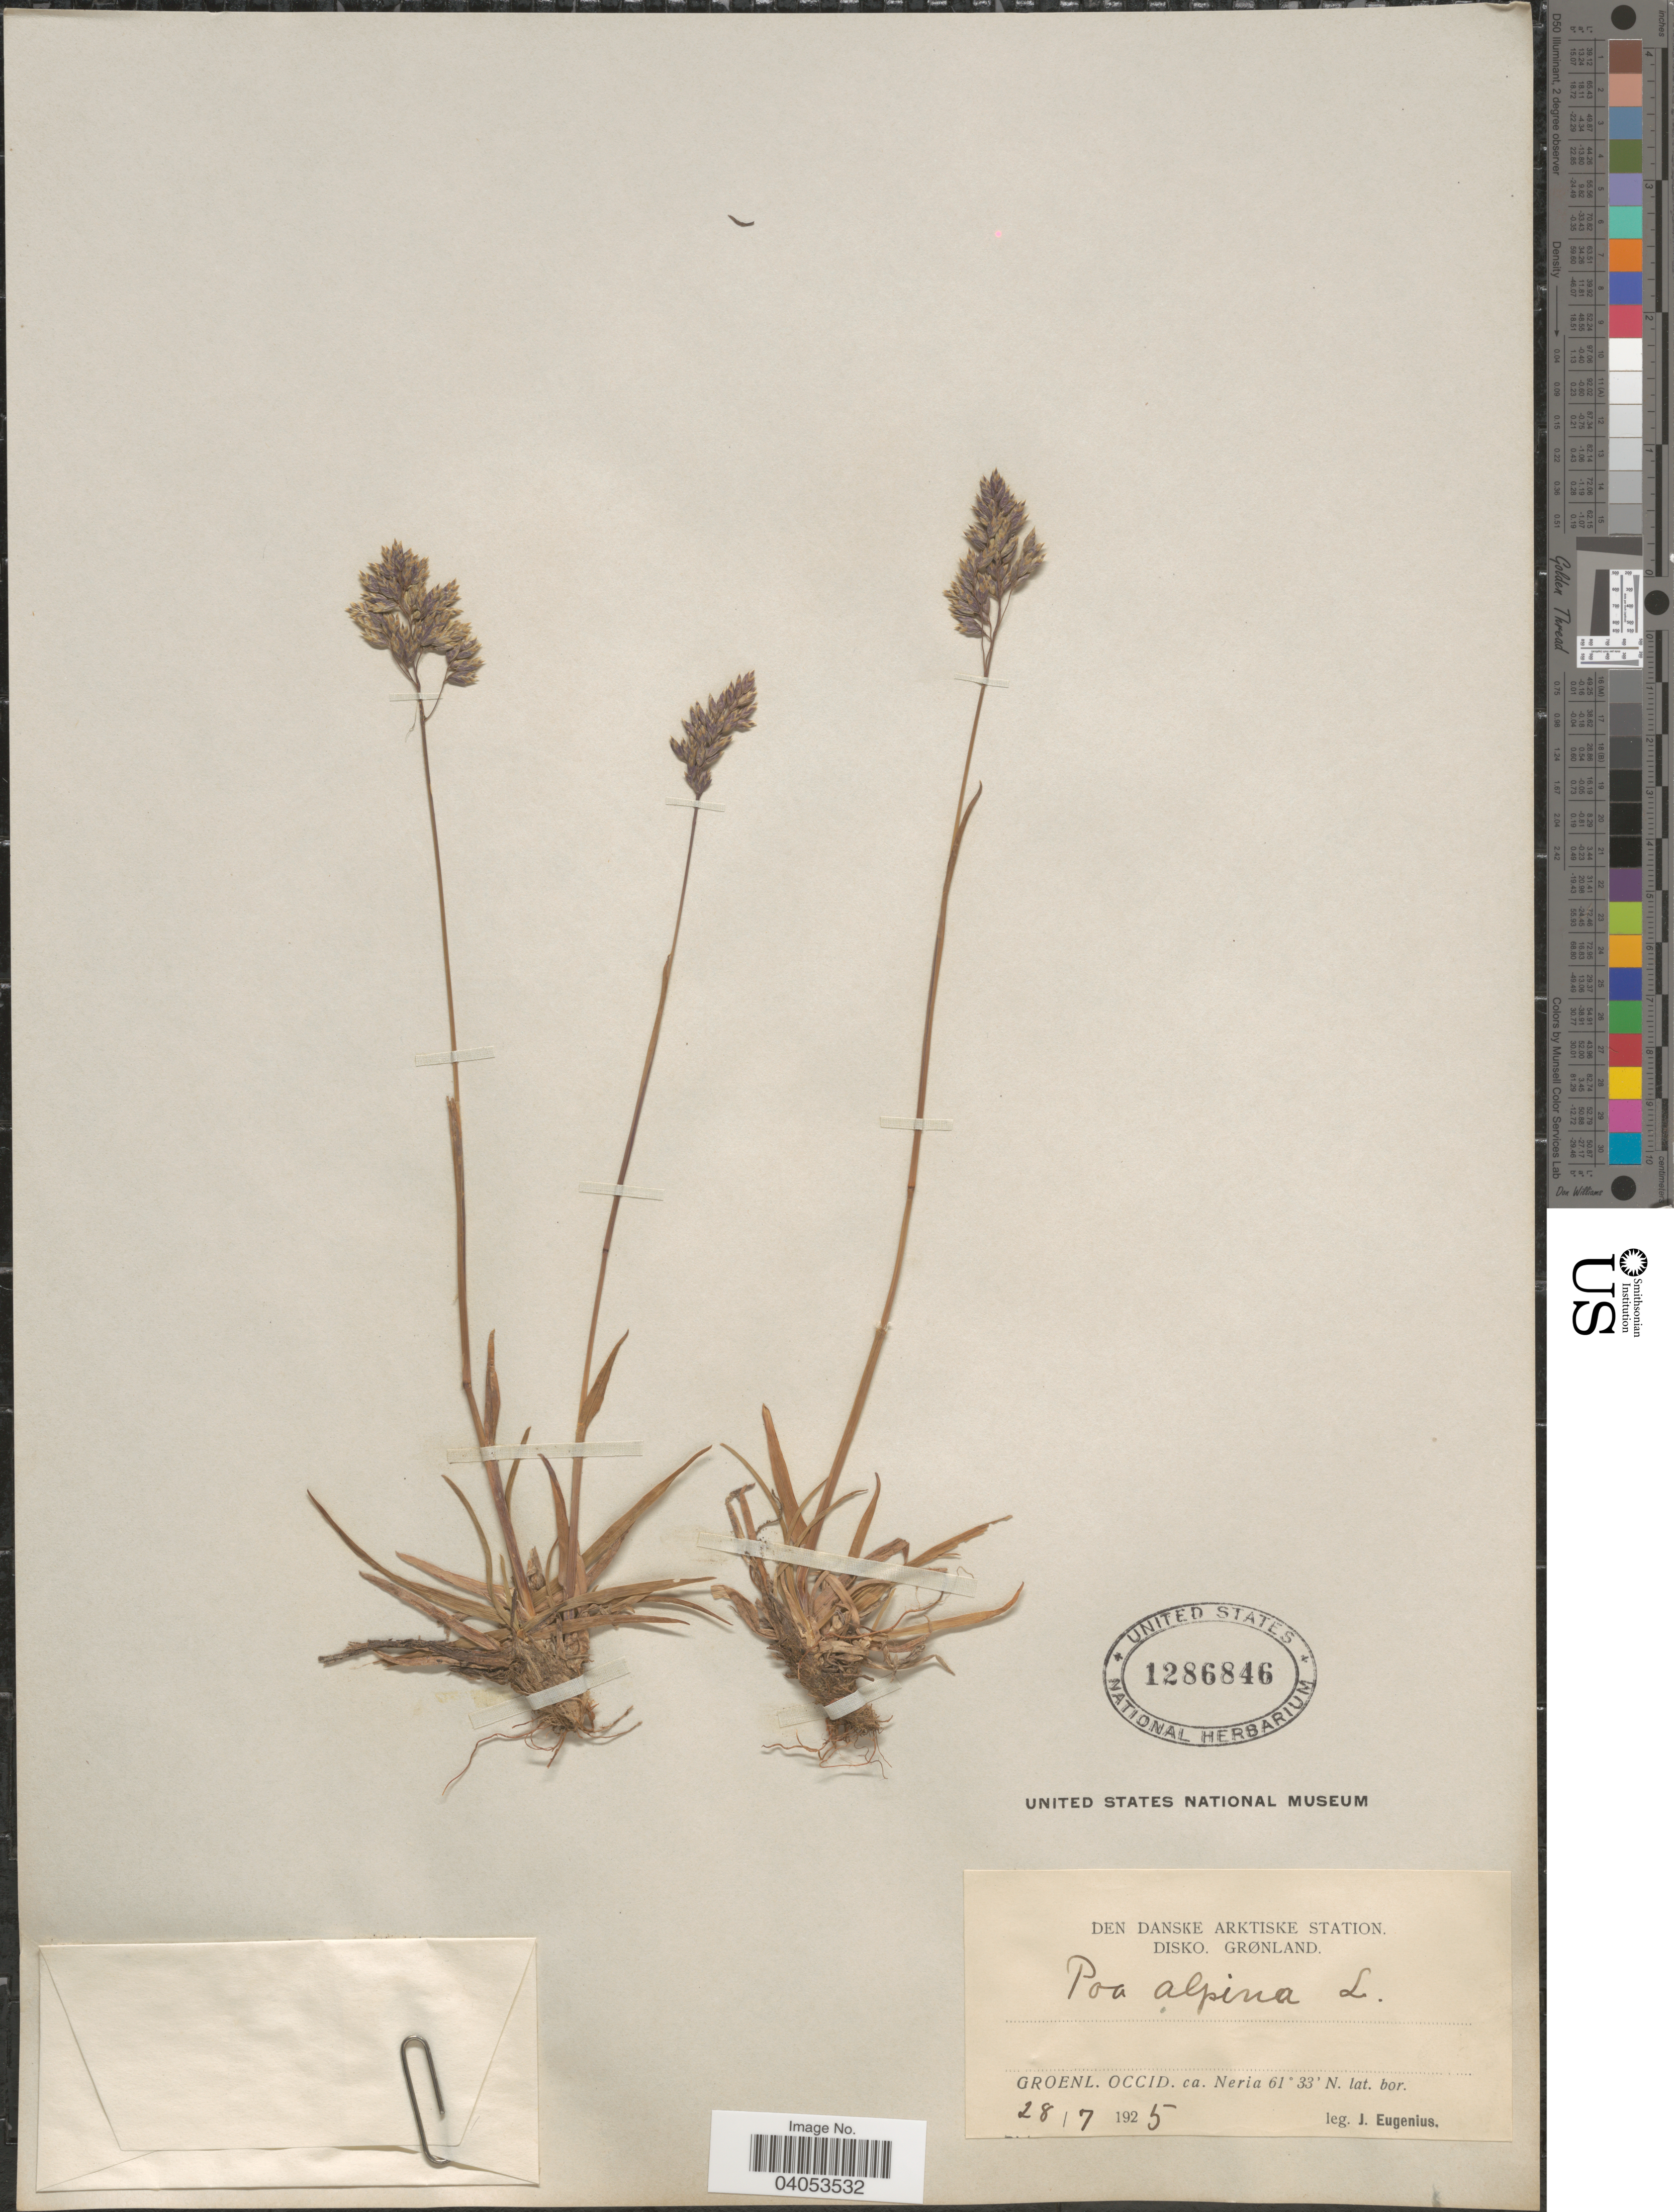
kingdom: Plantae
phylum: Tracheophyta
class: Liliopsida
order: Poales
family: Poaceae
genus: Poa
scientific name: Poa alpina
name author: L.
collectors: J. Eugenius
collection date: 1925-07-28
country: Greenland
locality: Den Danske Arktiske Station. Disko, Grønland. Groenl. Occid. ca. Neria.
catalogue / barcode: US 1286846